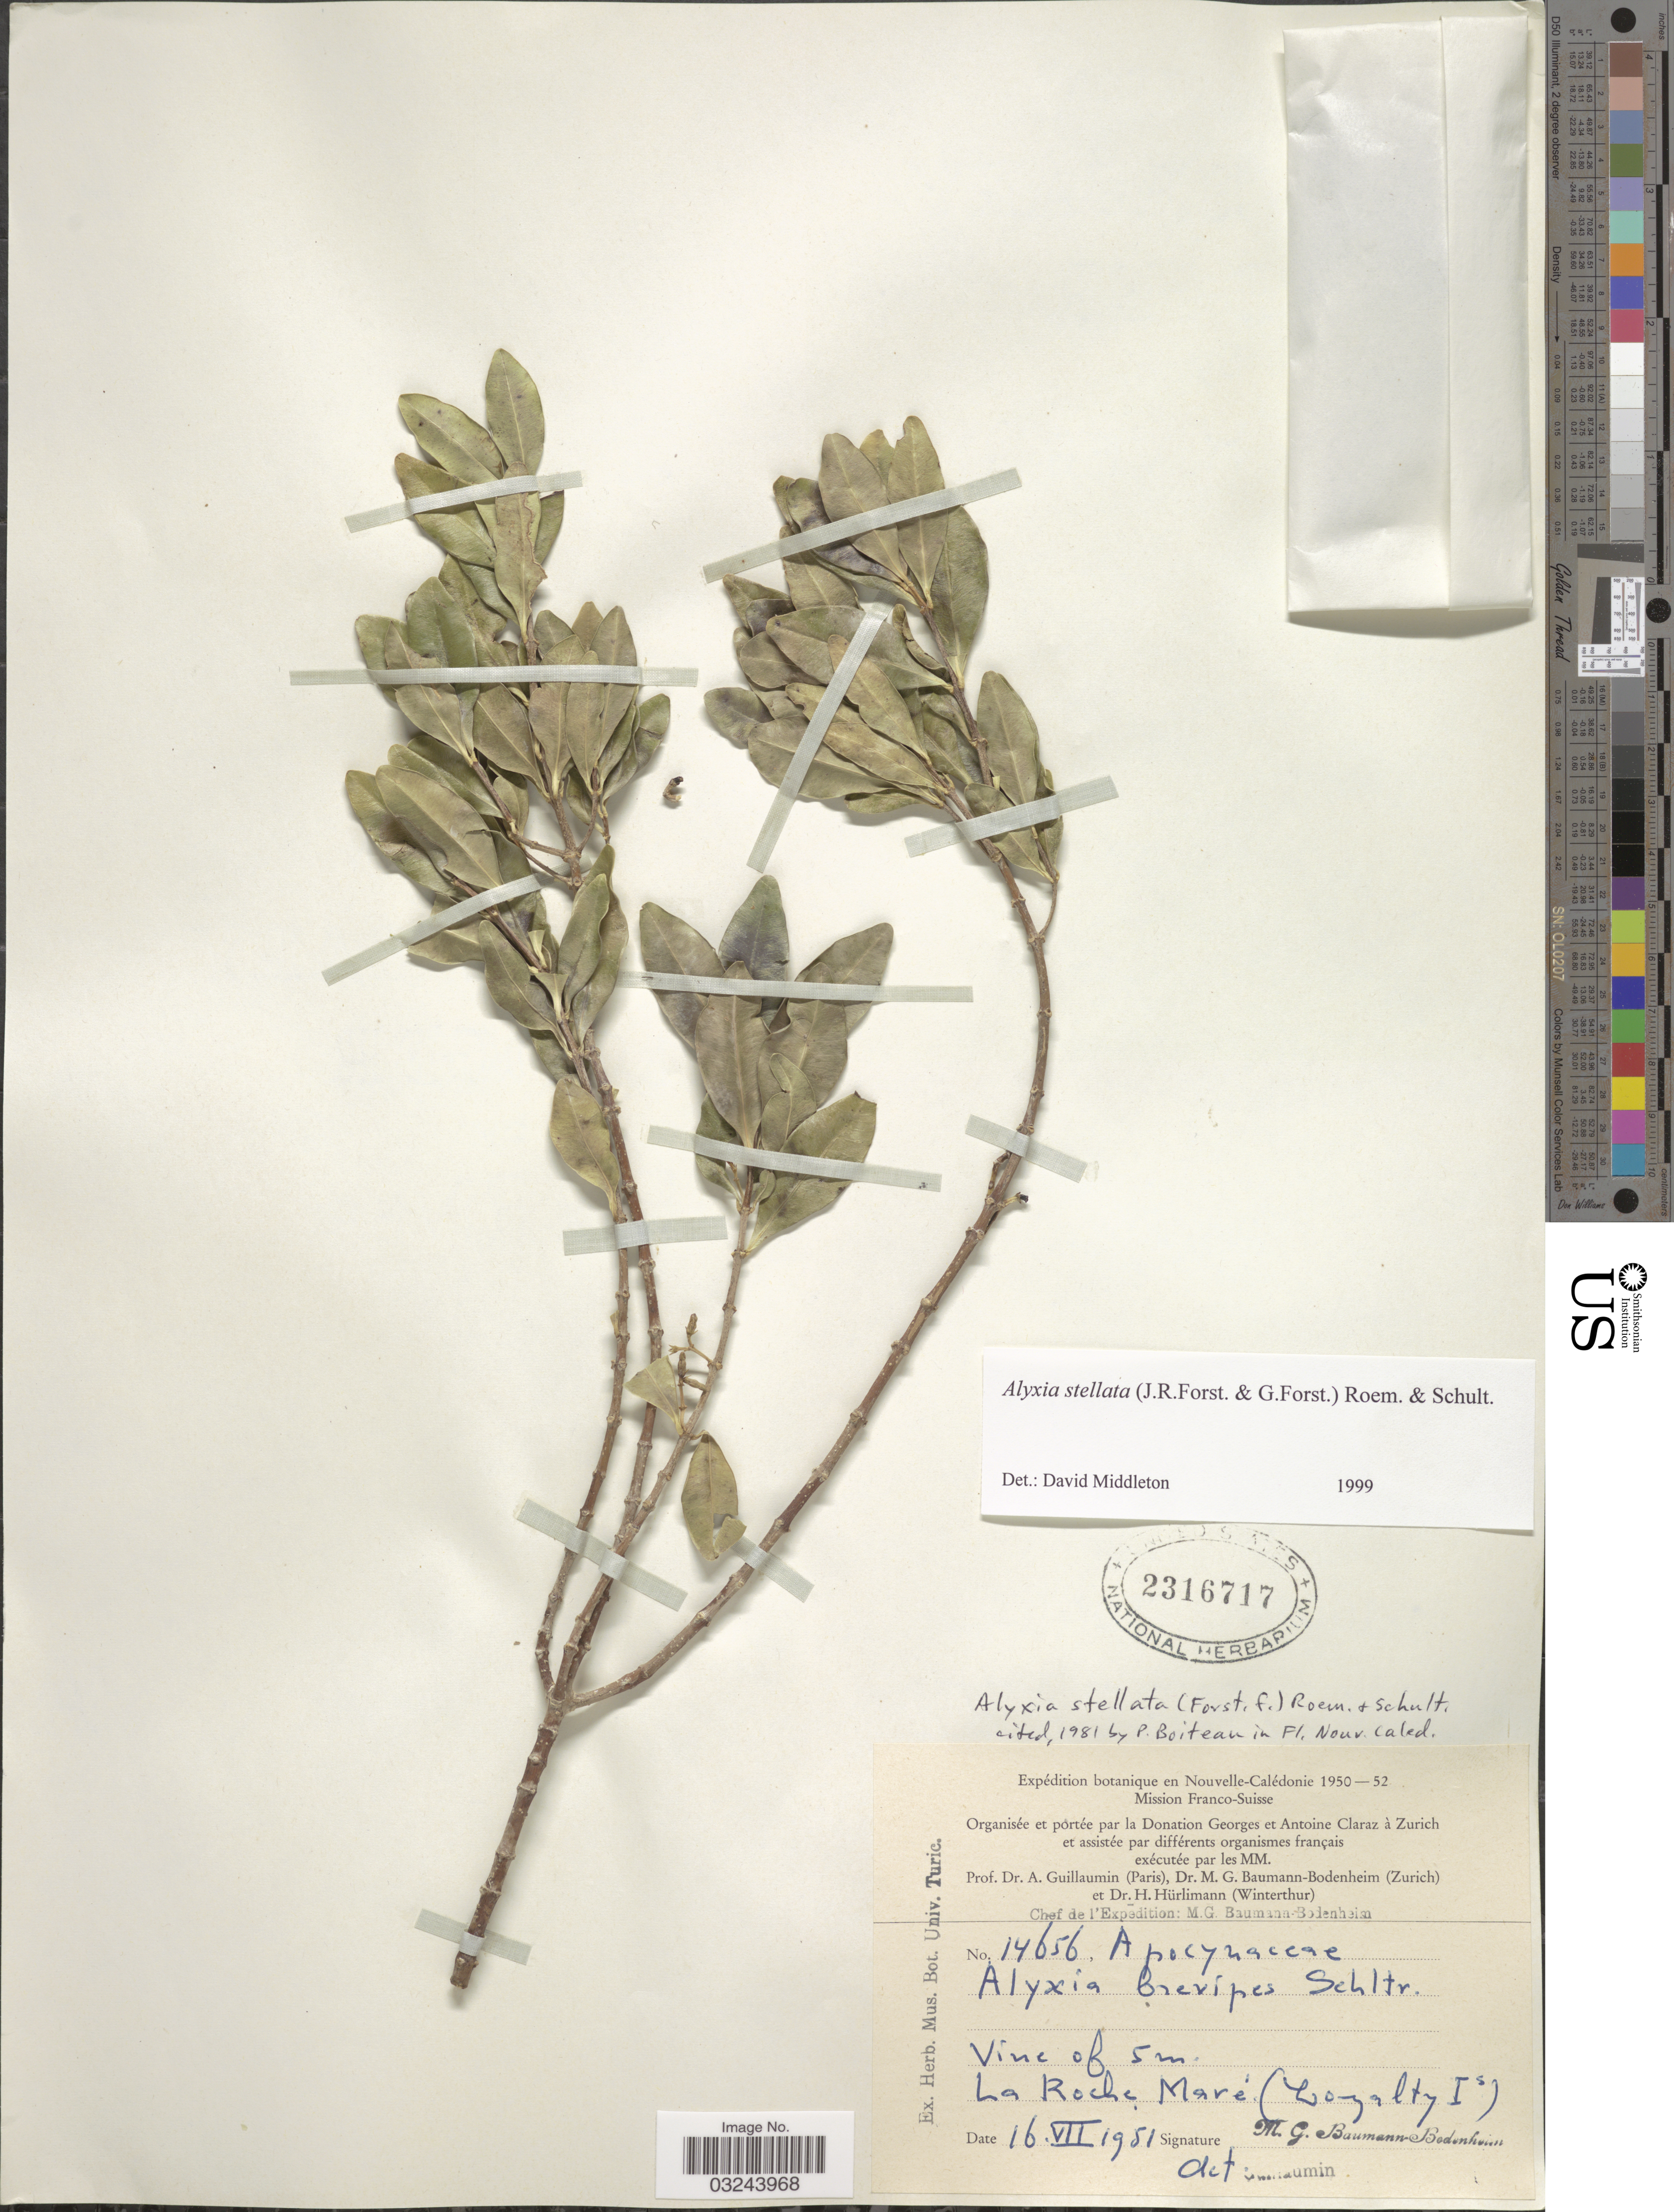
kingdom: Plantae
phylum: Tracheophyta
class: Magnoliopsida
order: Gentianales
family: Apocynaceae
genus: Alyxia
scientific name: Alyxia stellata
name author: (J.R. Forst. & G. Forst.) Roem. & Schult.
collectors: M. G. Baumann-Bodenheim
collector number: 14656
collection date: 1951-07-16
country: New Caledonia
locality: Nouvelle-Calédonie. La Roche Maré (Loyalty Is).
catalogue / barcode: US 2316717